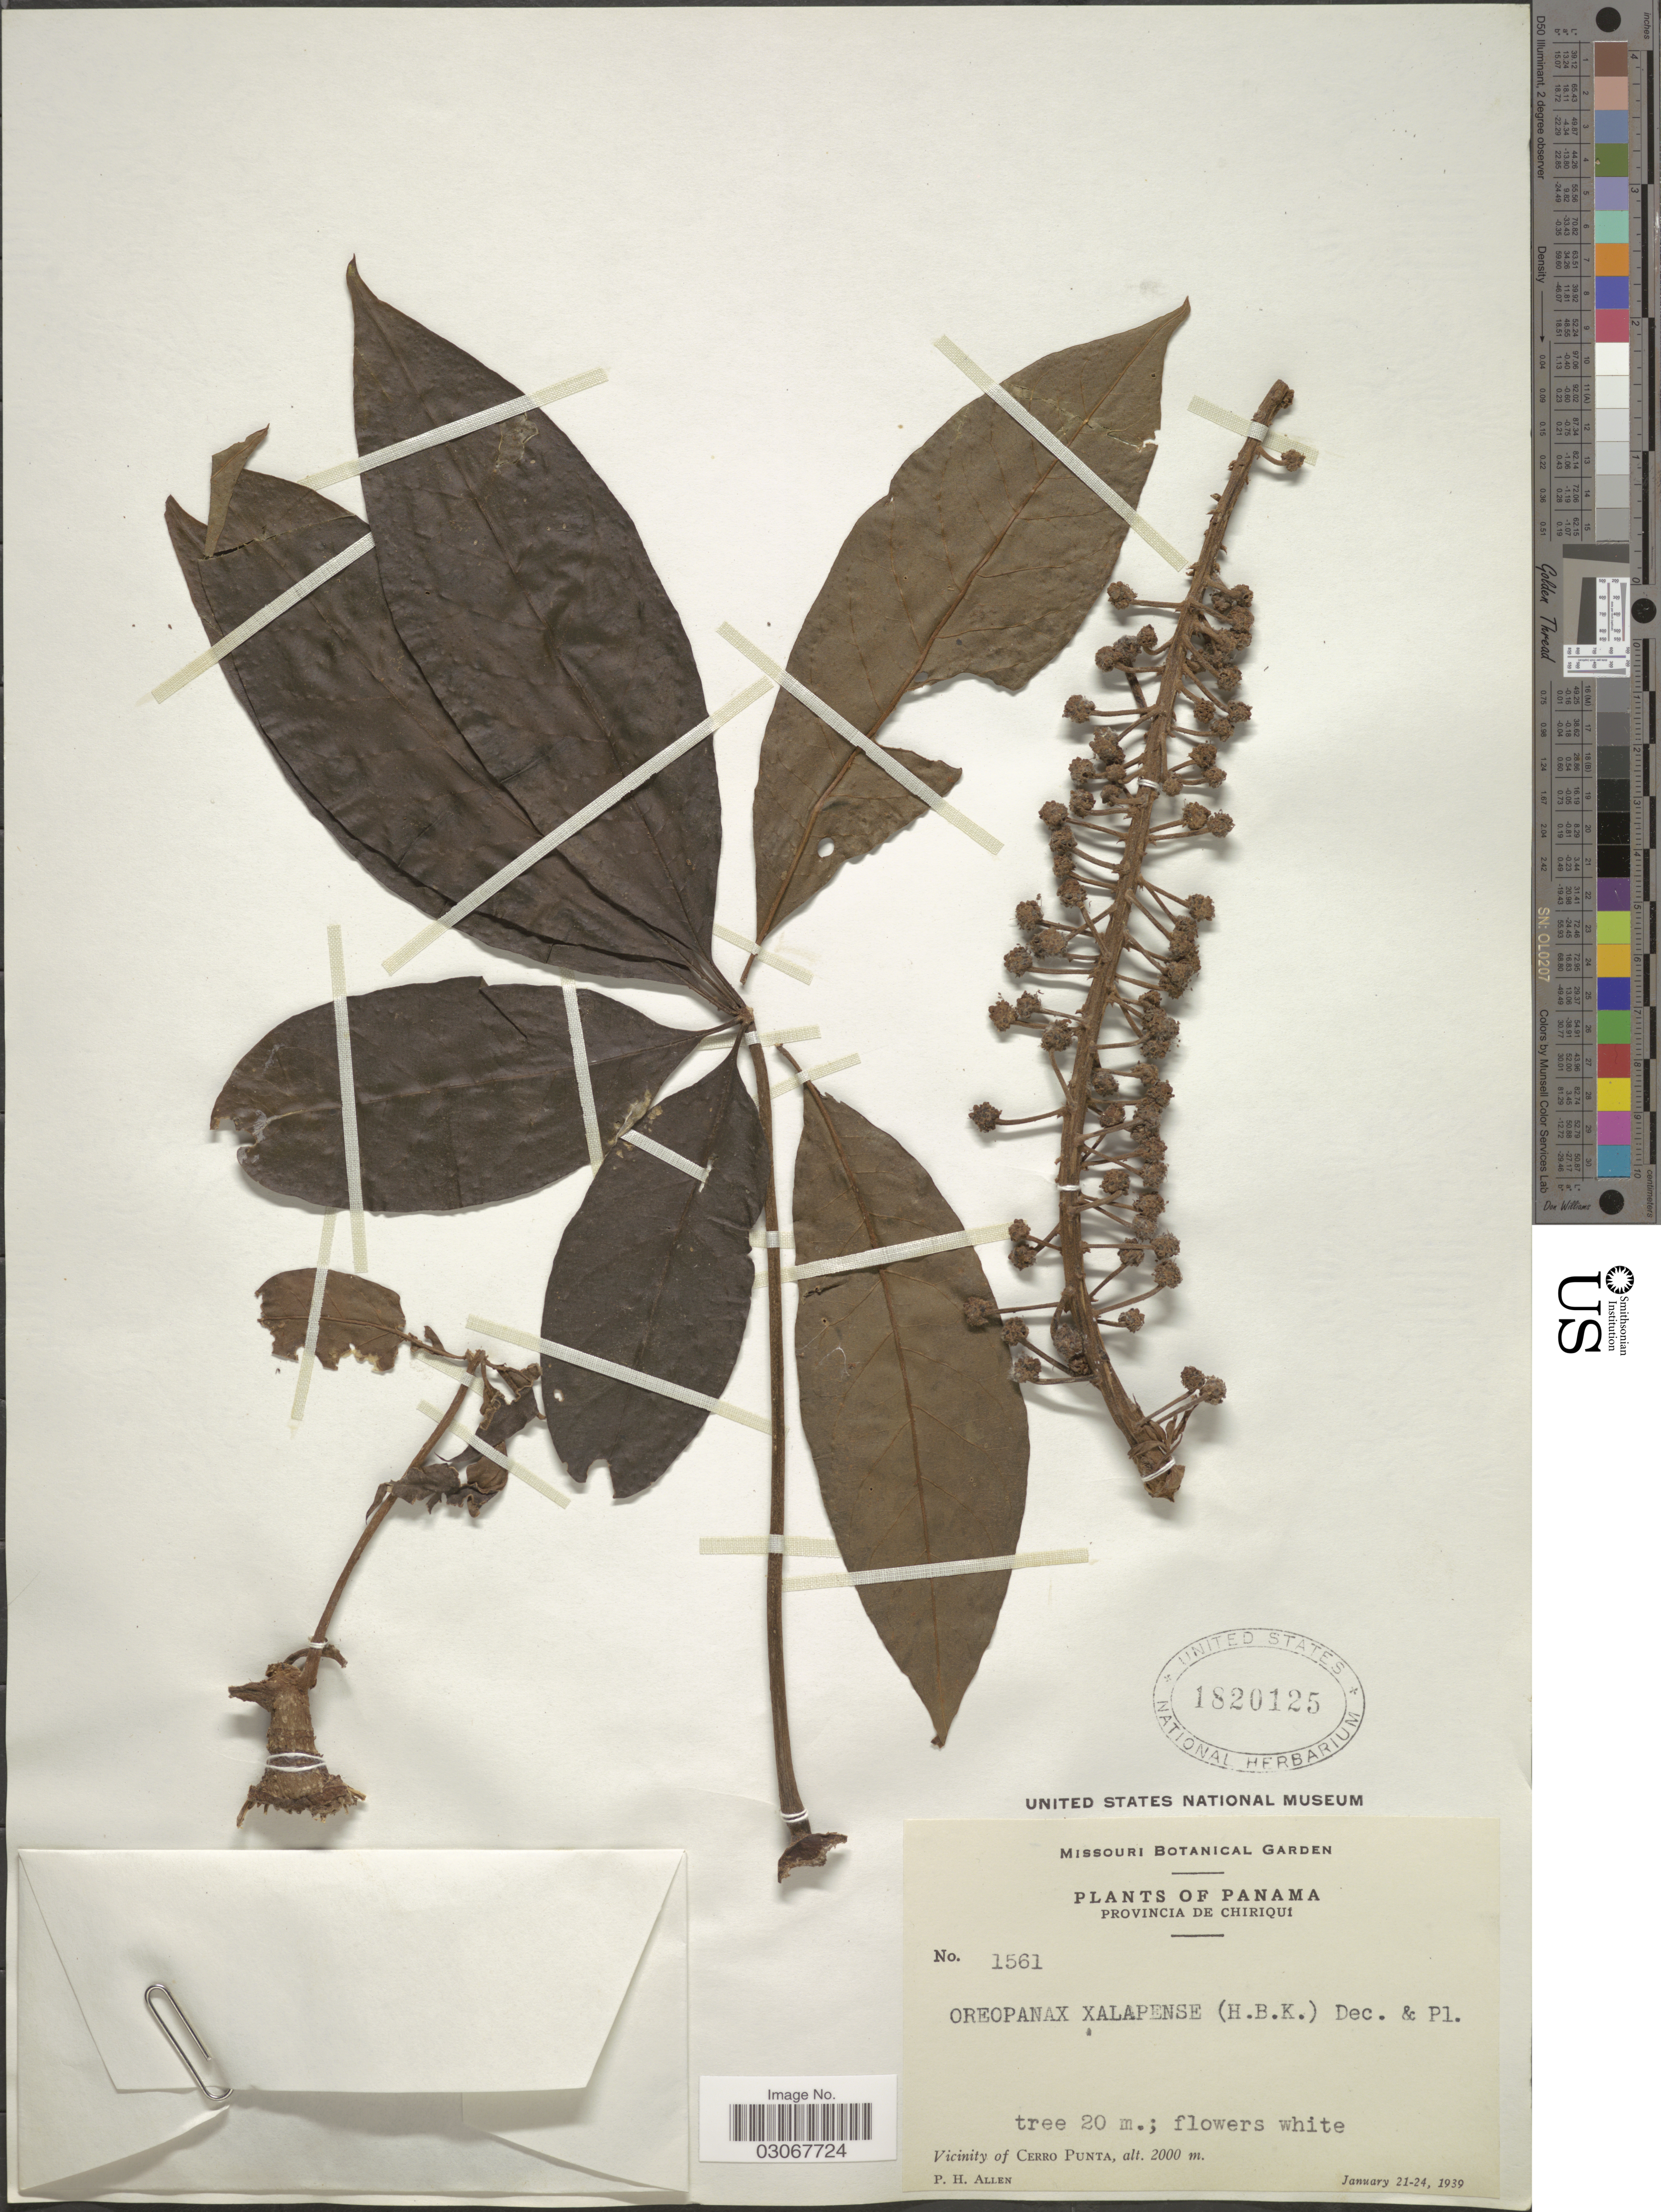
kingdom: Plantae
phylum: Tracheophyta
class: Magnoliopsida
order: Apiales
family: Araliaceae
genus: Oreopanax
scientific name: Oreopanax xalapensis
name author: (Kunth) Decne. & Planch.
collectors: P. H. Allen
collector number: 1561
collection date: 1939-01-21/1939-01-24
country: Panama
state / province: Chiriqui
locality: Vicinity of Cerro Punta.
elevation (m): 2000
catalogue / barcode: US 1820125